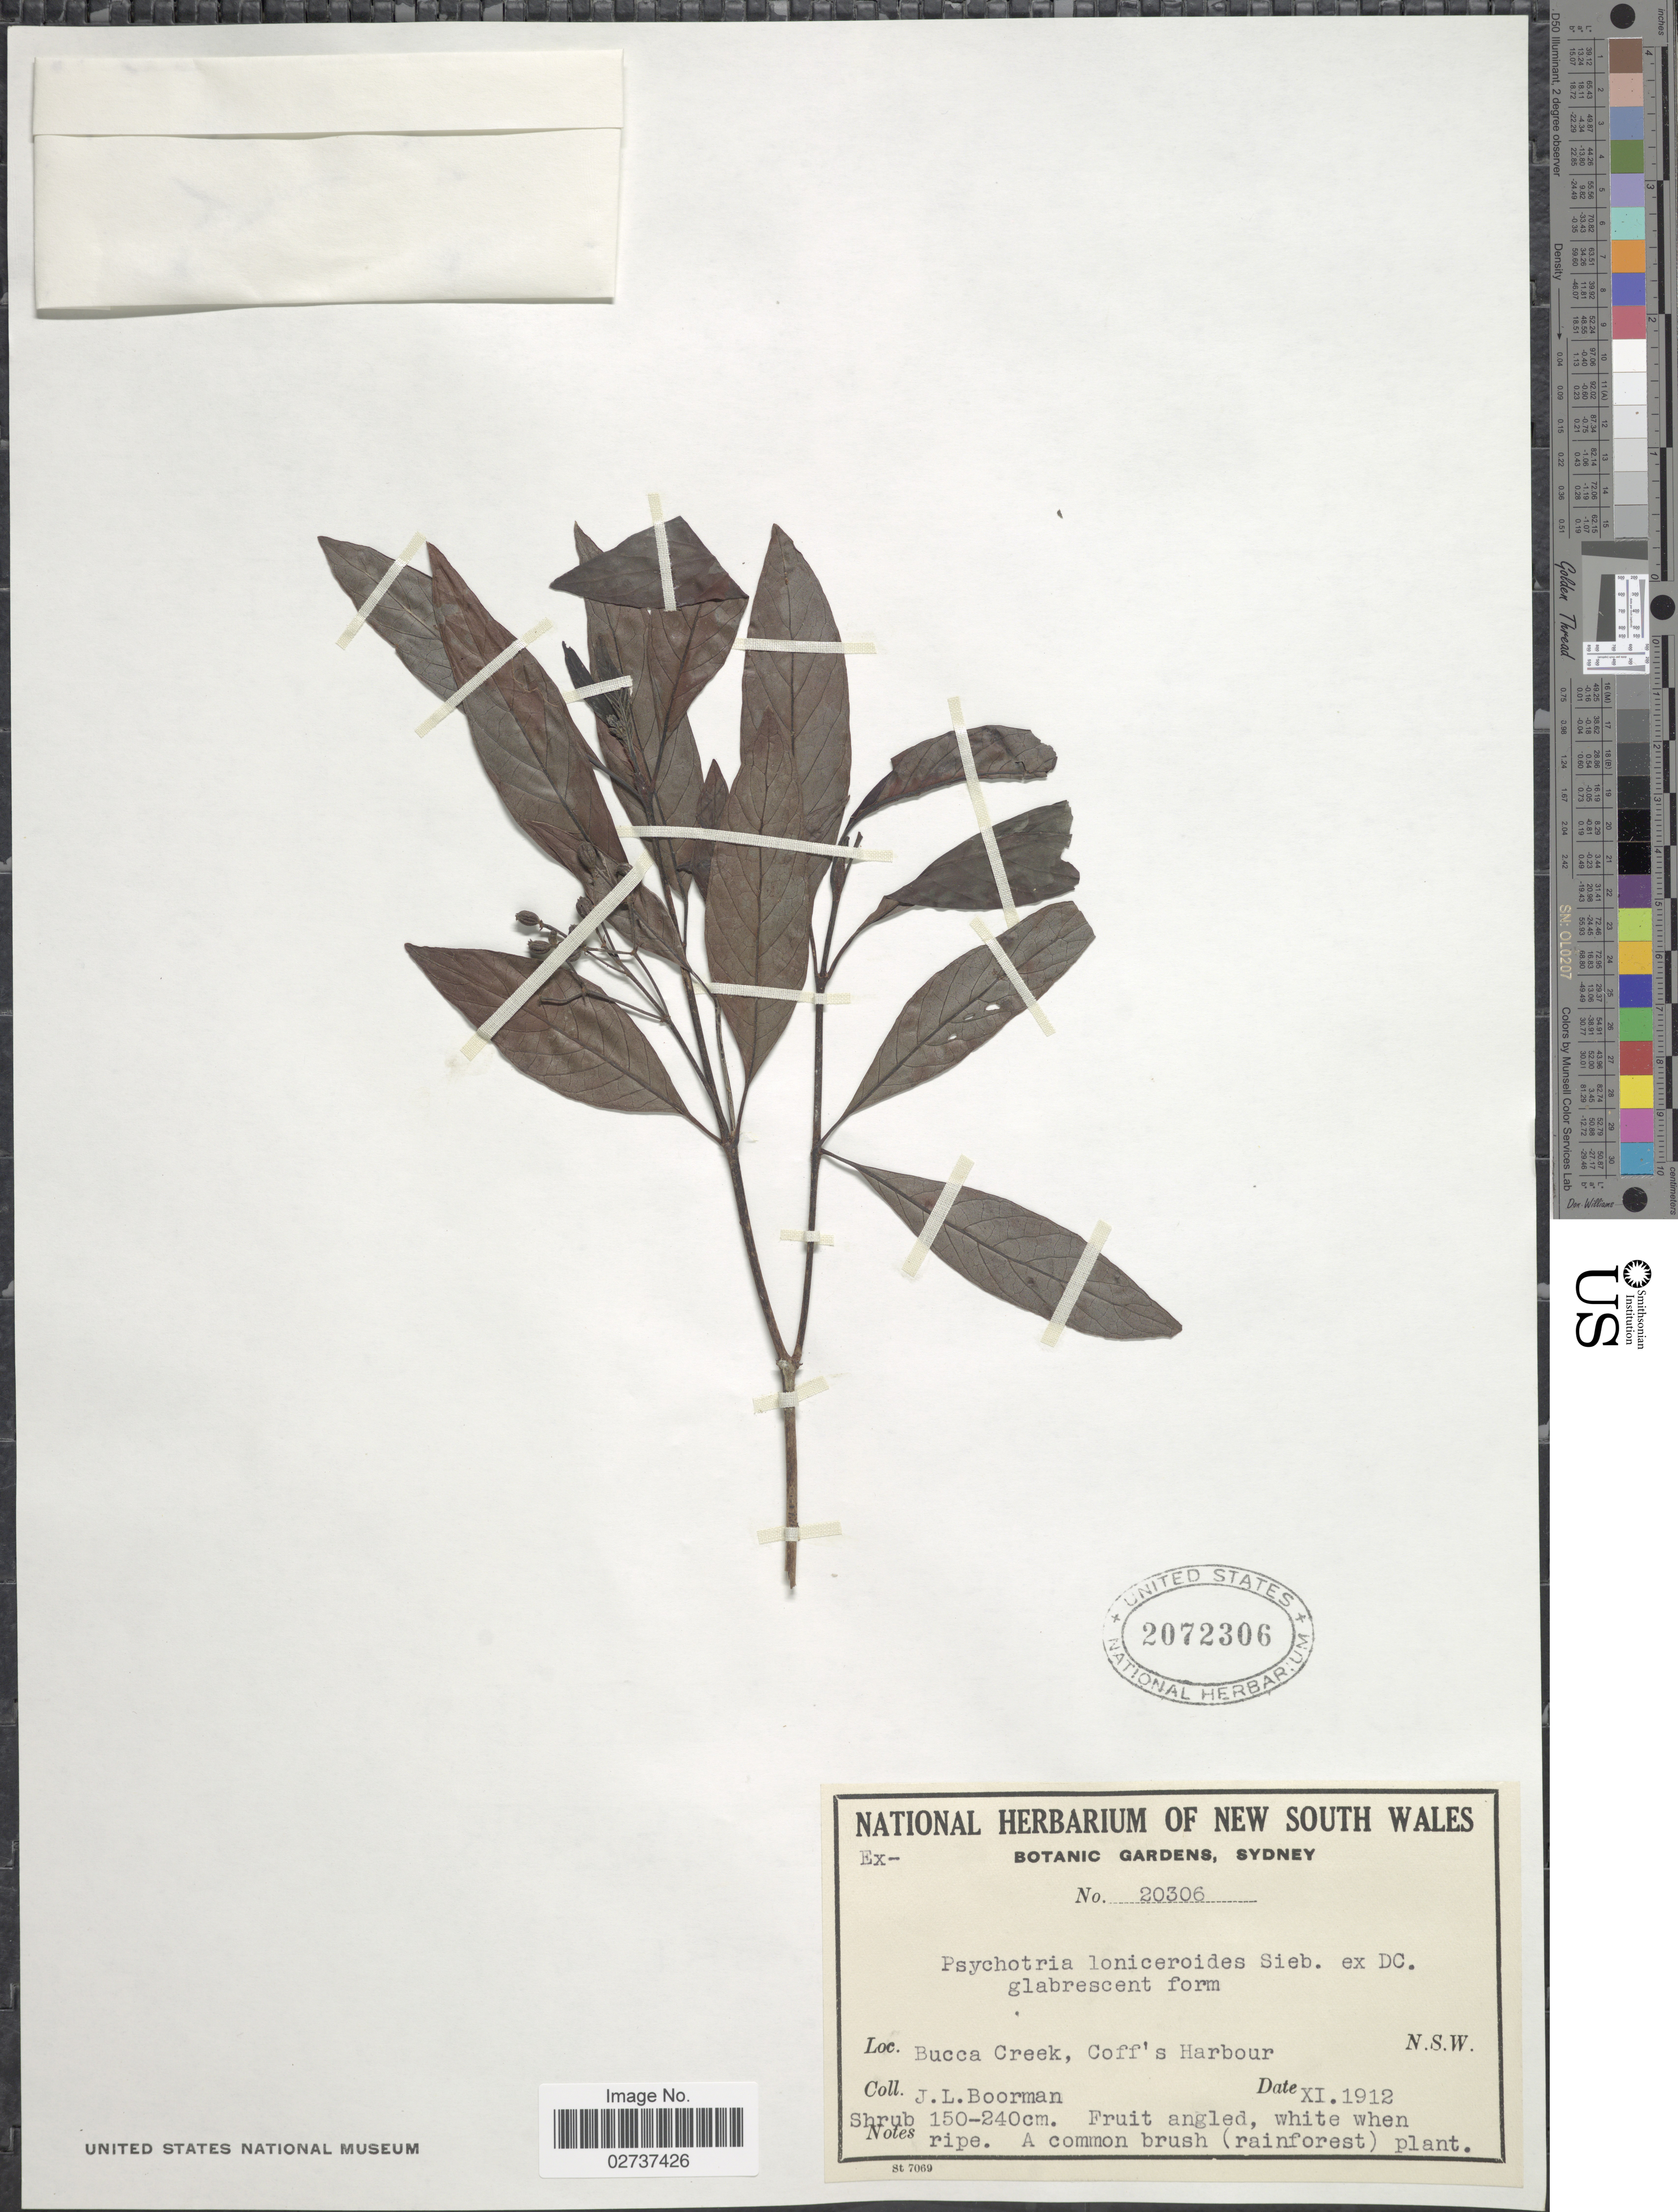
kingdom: Plantae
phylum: Tracheophyta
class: Magnoliopsida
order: Gentianales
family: Rubiaceae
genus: Psychotria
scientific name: Psychotria loniceroides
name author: Sieber ex DC.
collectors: J. Boorman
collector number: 20306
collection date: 1912-11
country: Australia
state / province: New South Wales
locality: Bucca Creek, Coff's Harbour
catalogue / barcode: US 2072306